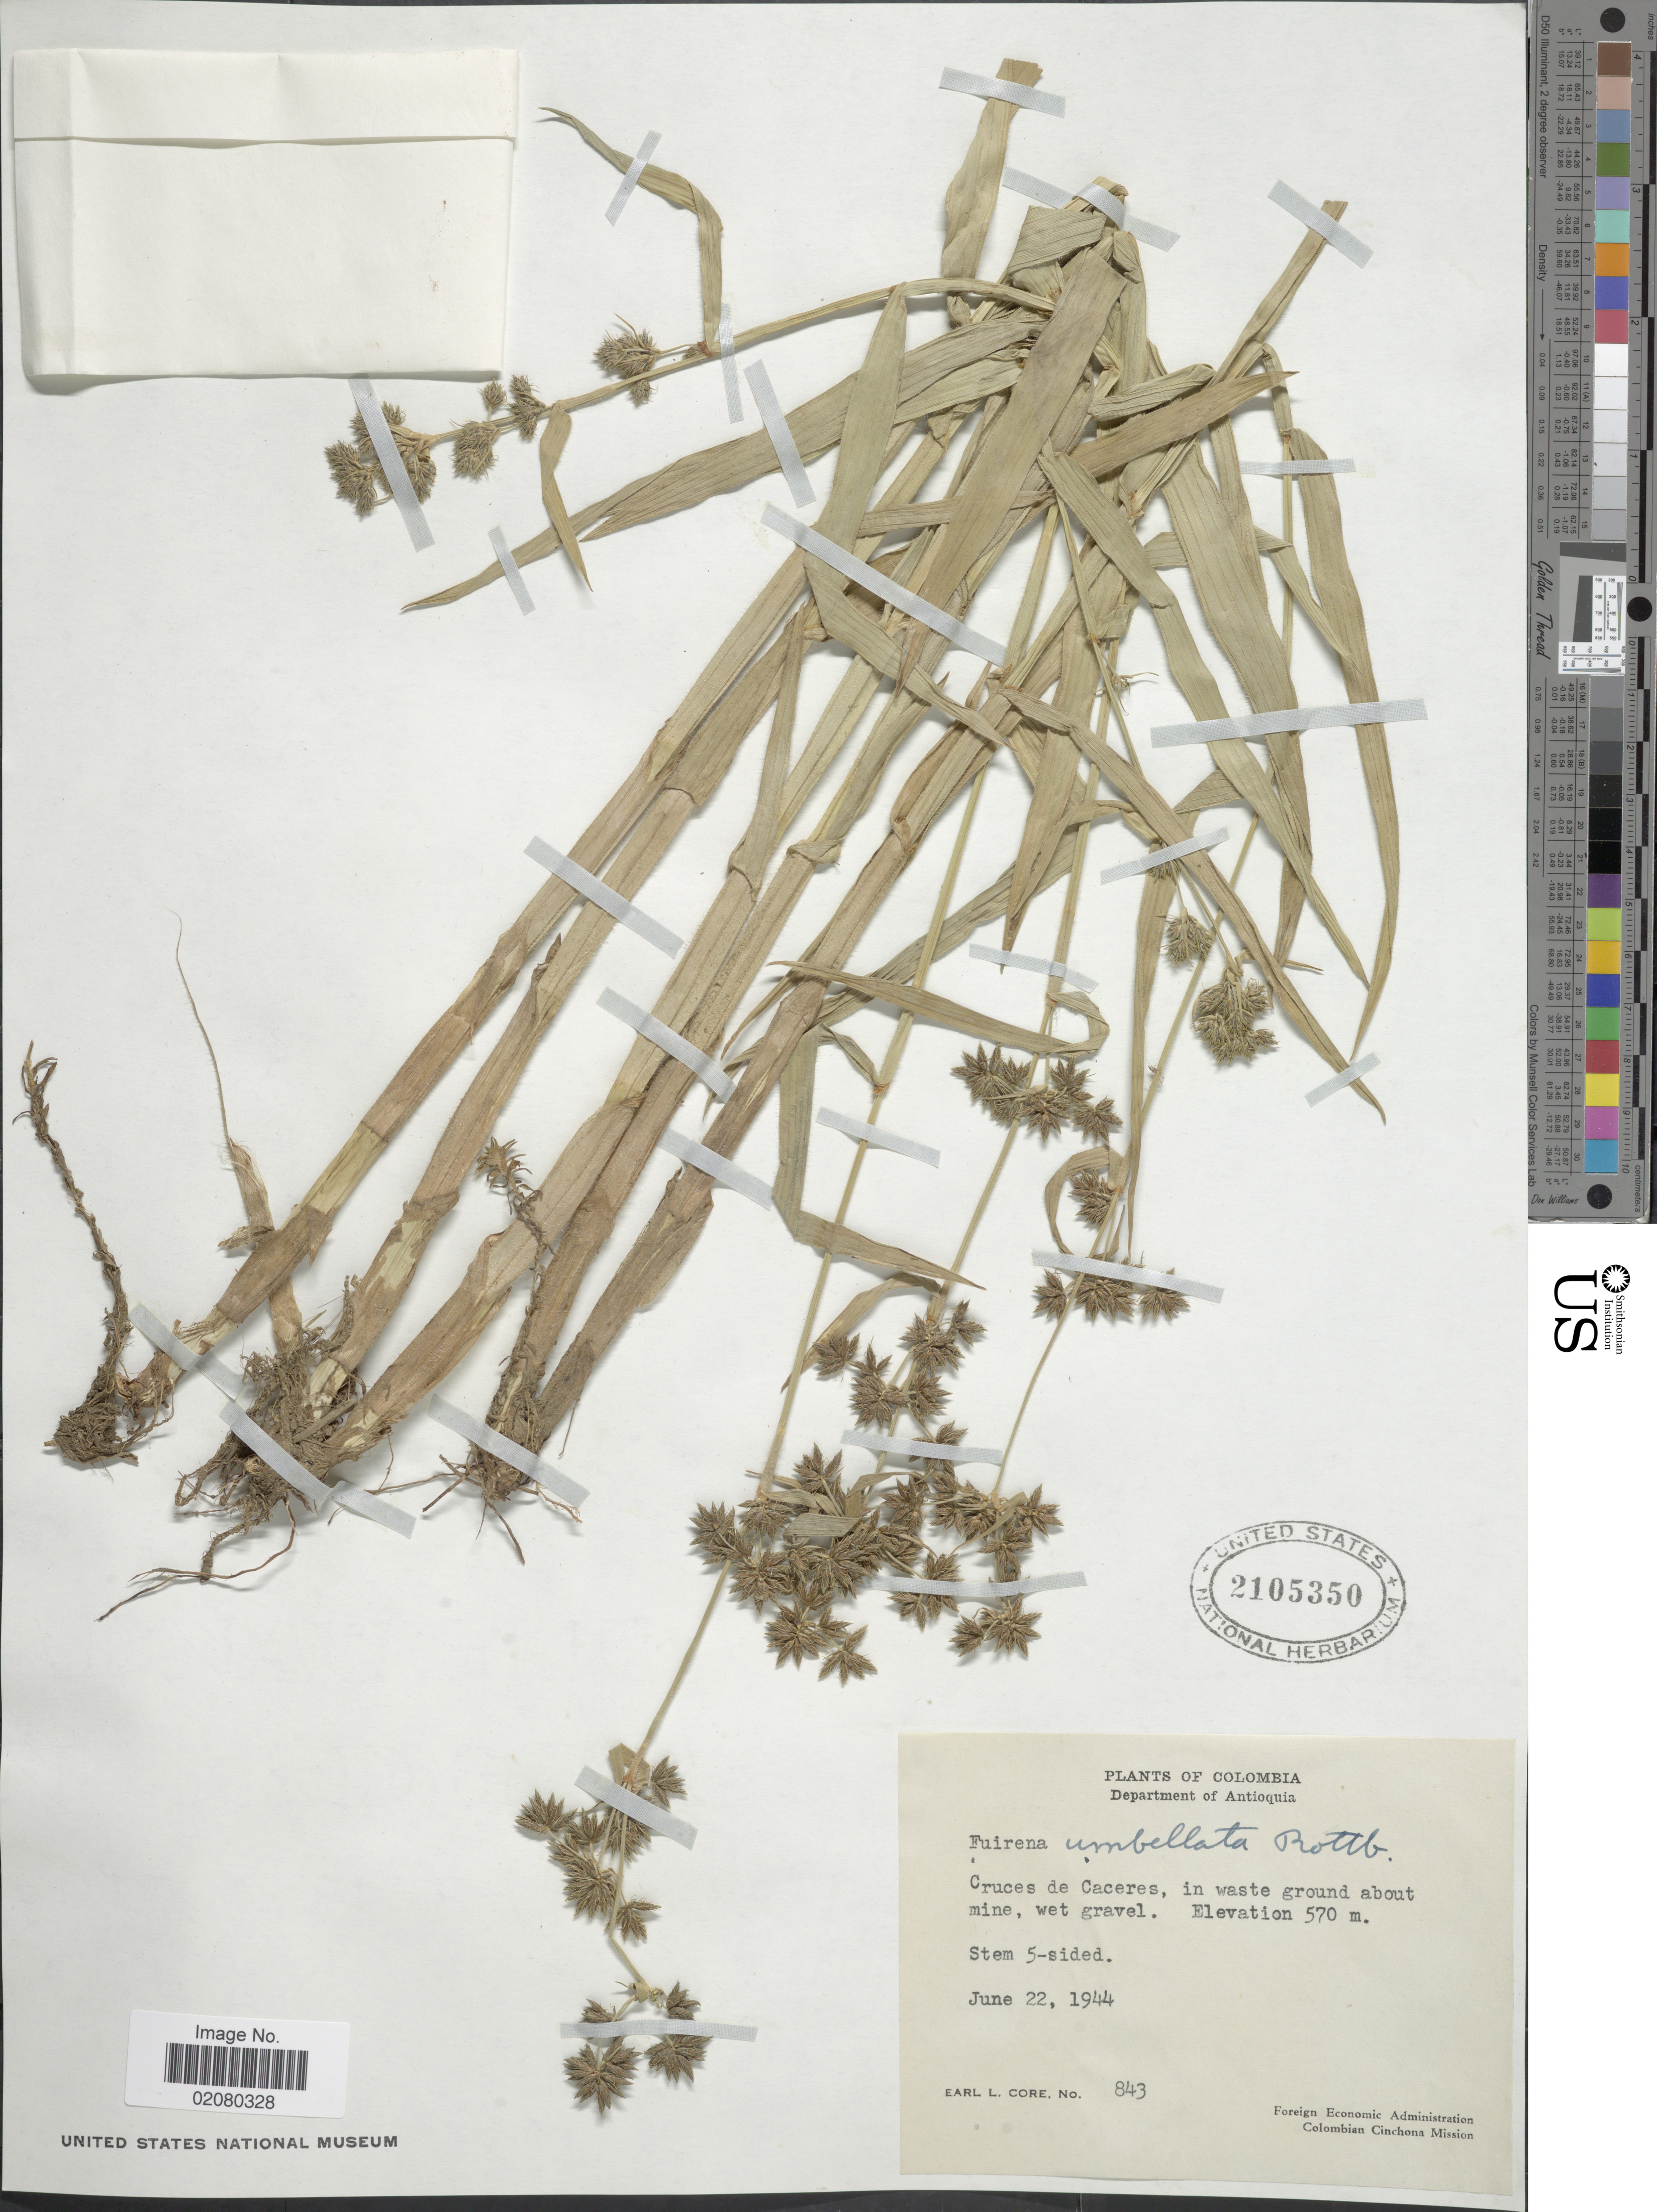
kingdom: Plantae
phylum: Tracheophyta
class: Liliopsida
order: Poales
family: Cyperaceae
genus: Fuirena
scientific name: Fuirena umbellata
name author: Rottb.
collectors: E. L. Core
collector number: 843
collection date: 1944-06-22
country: Colombia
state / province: Antioquia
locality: Department of Antioquia. Cruces de Caceres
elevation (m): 570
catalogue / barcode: US 2105350